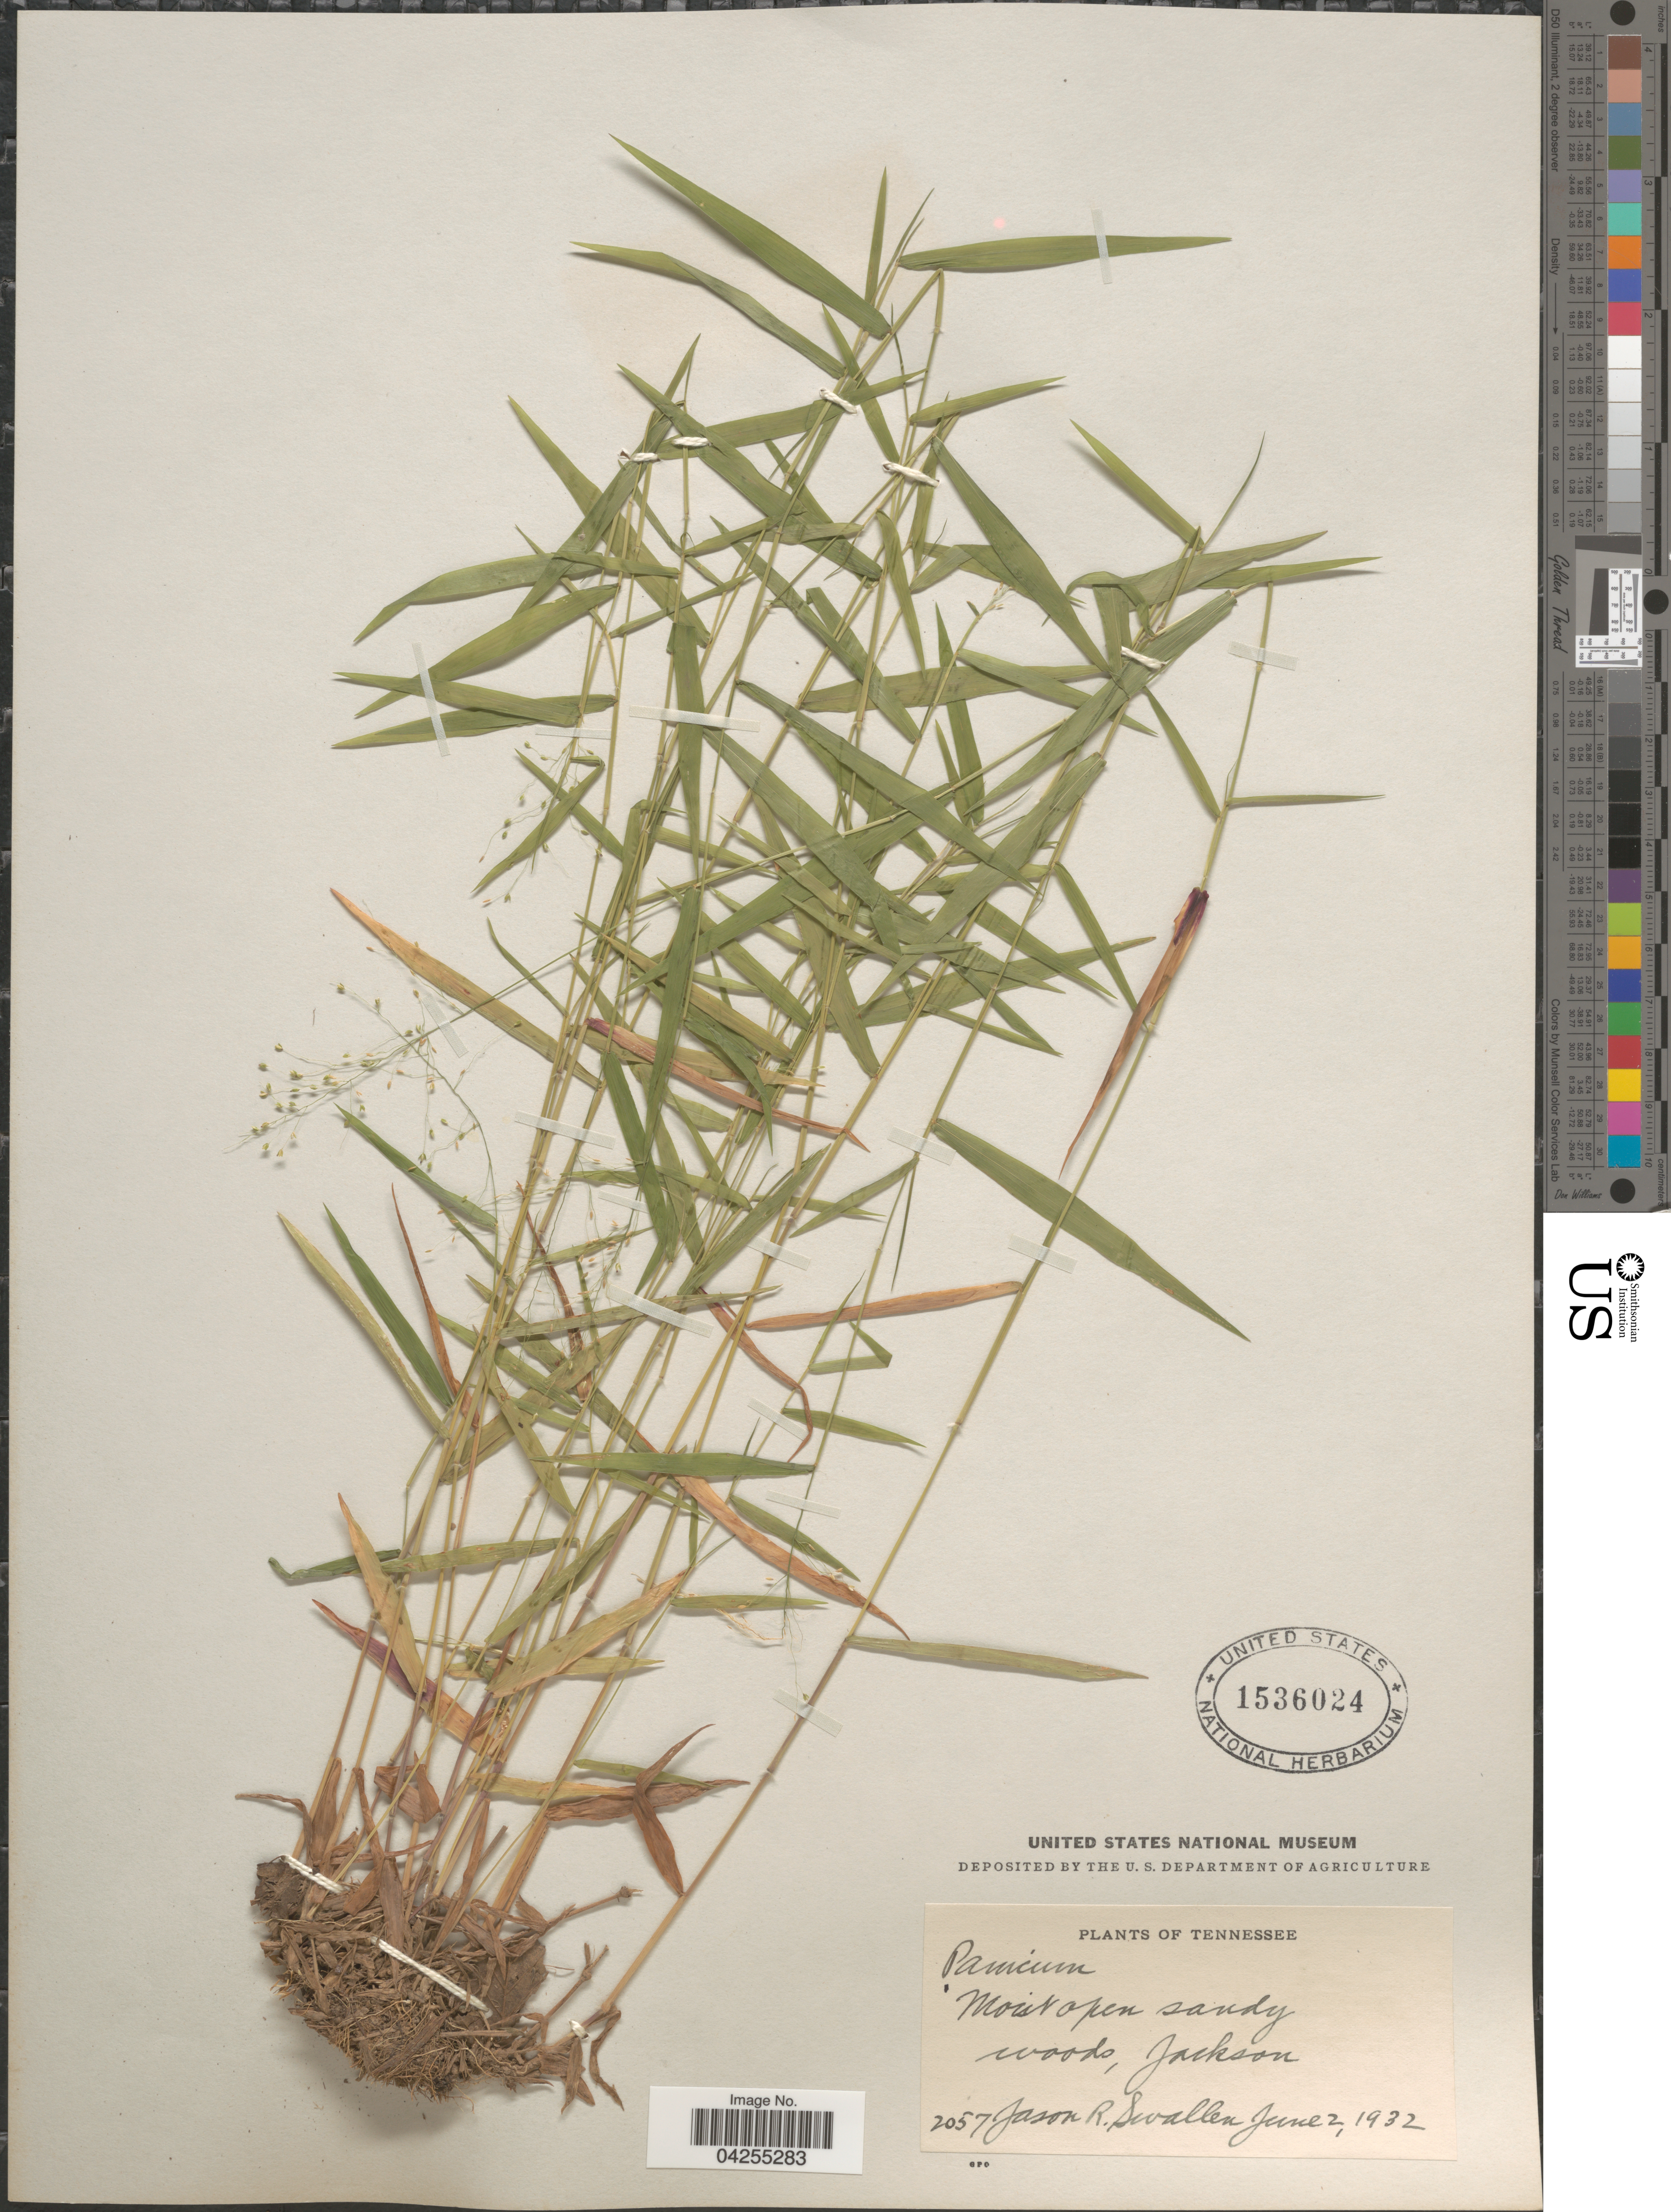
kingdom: Plantae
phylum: Tracheophyta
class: Liliopsida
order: Poales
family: Poaceae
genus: Dichanthelium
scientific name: Dichanthelium dichotomum var. dichotomum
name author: (L.) Gould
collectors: J. R. Swallen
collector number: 2057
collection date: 1932-06-02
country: United States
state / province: Tennessee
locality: Moist open sandy woods, Jackson.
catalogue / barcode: US 1536024